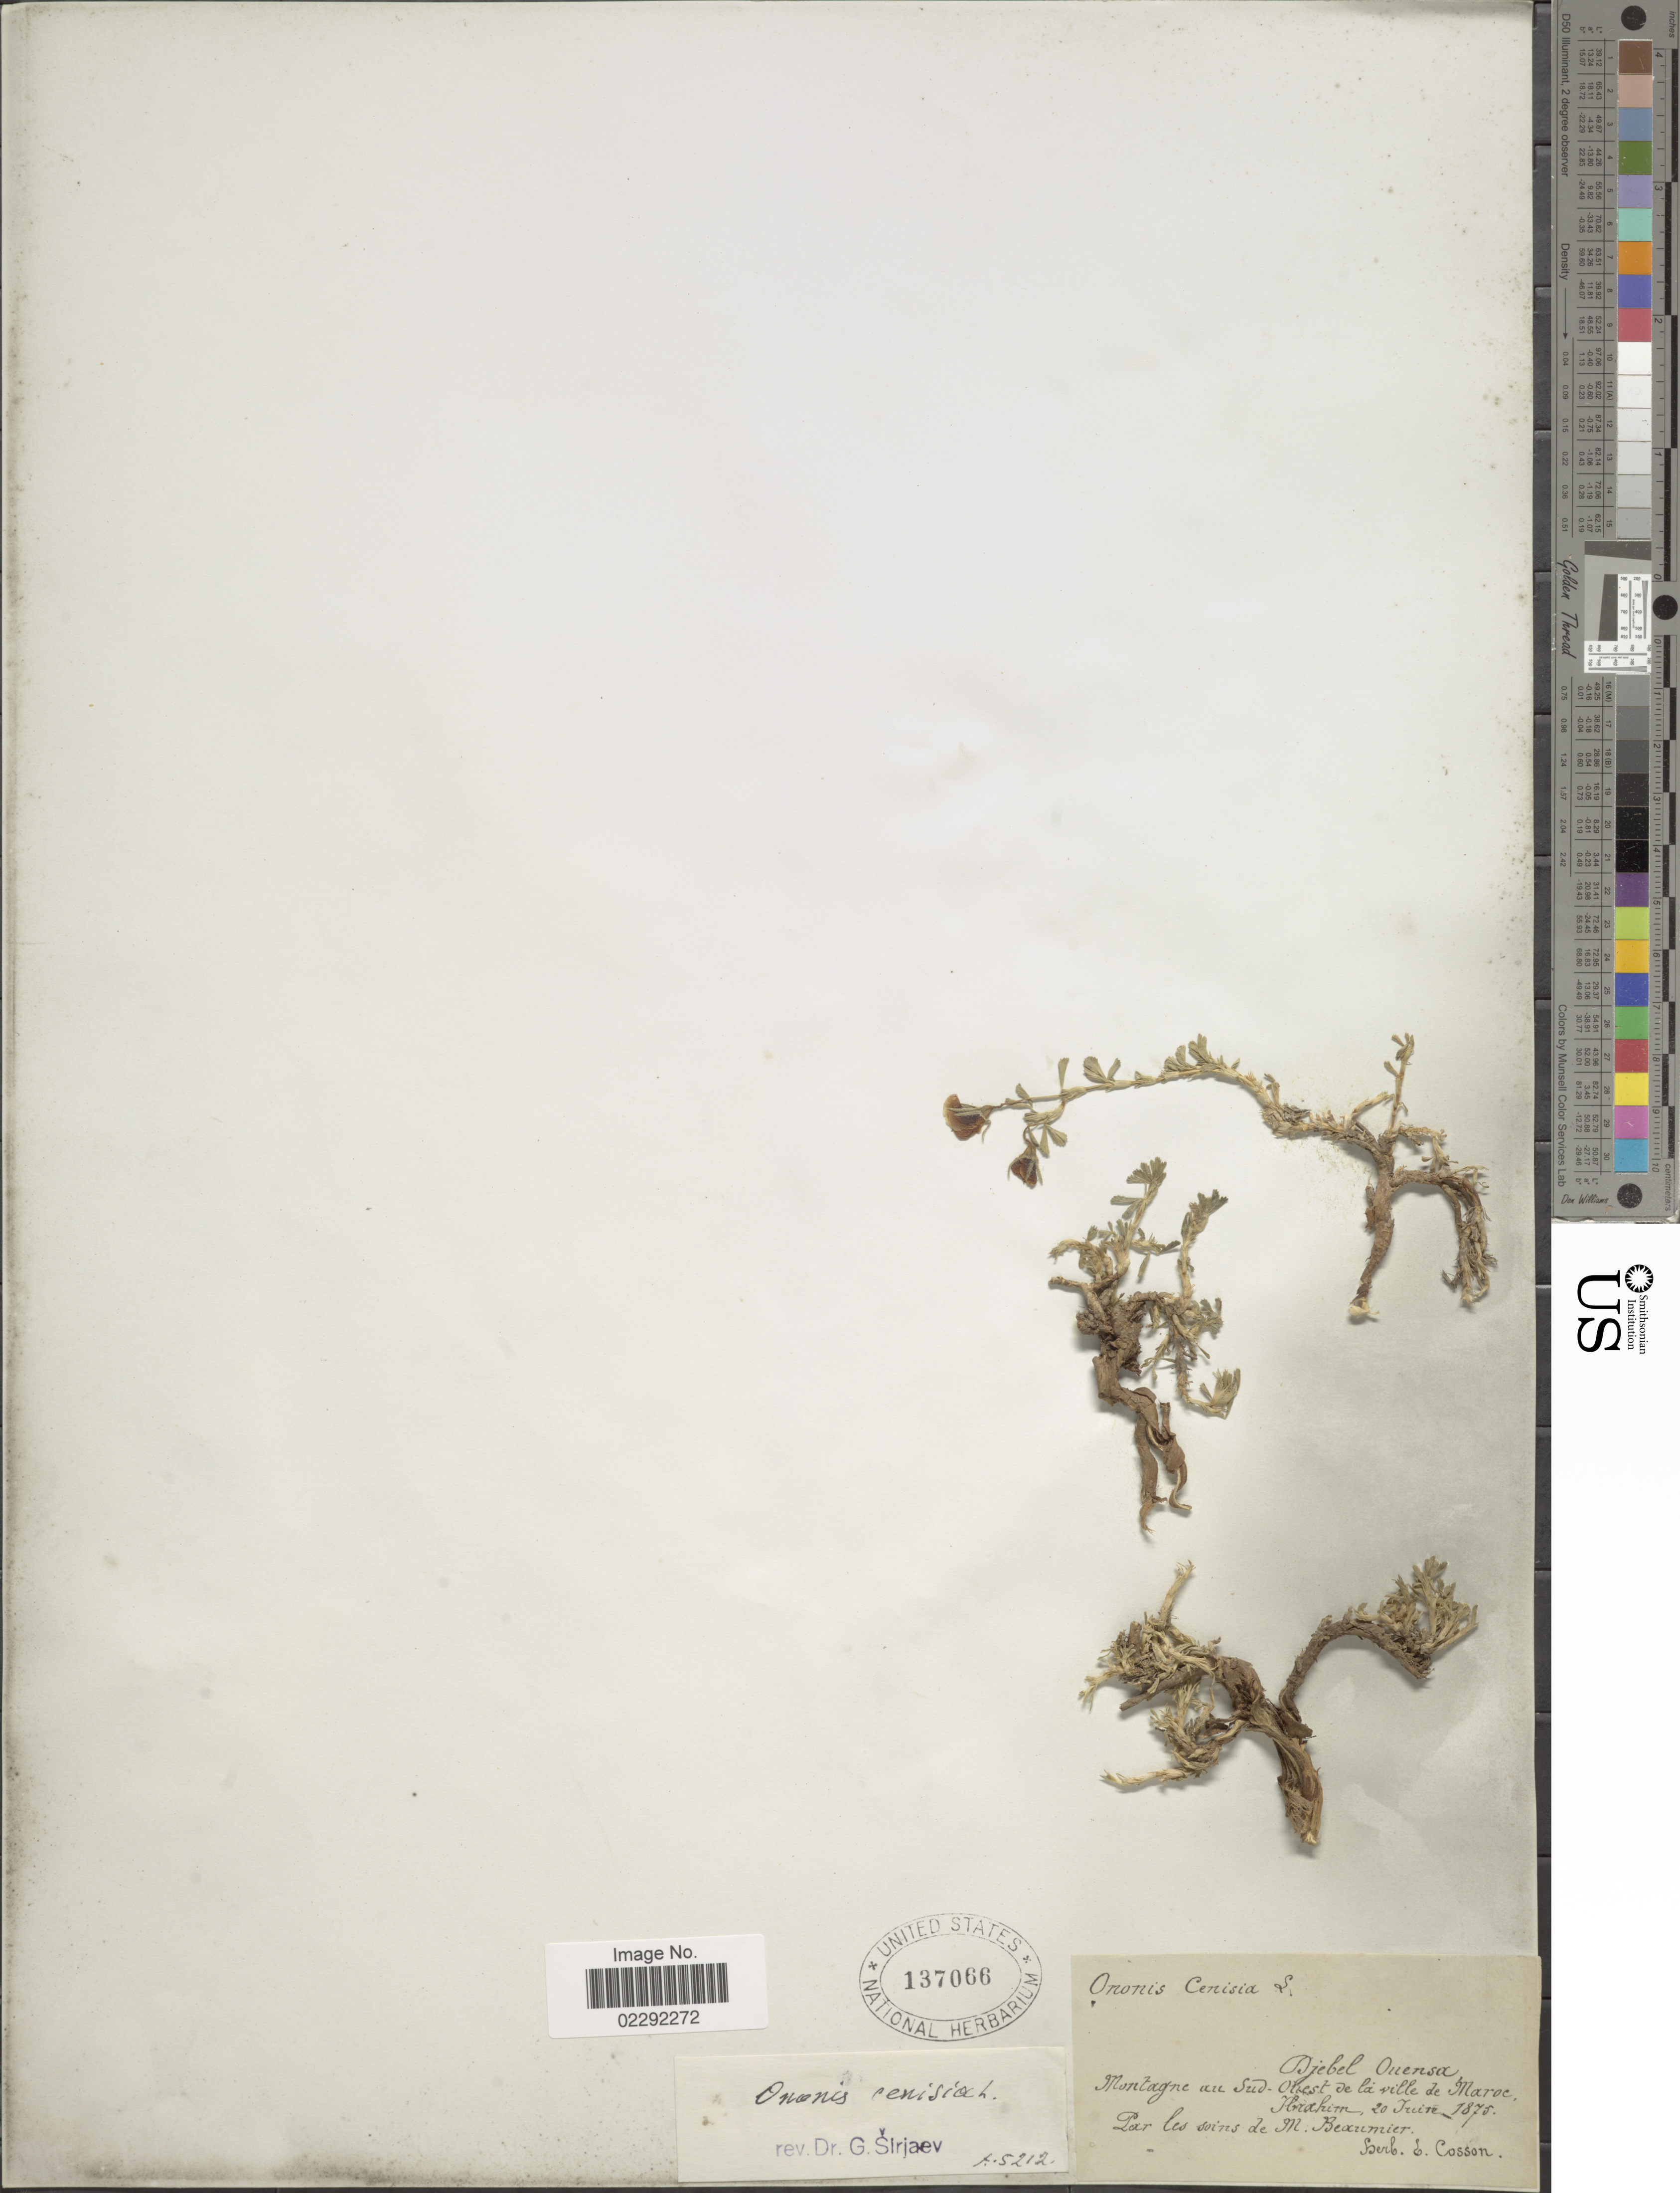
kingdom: Plantae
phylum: Tracheophyta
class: Magnoliopsida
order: Fabales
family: Fabaceae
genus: Ononis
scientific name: Ononis cenisia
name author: L.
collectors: -. Ibrahim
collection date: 1875-06-20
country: Morocco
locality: Djebel Ouensa. Montagne au Sud-Ouest de la ville de Maroc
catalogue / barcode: US 137066